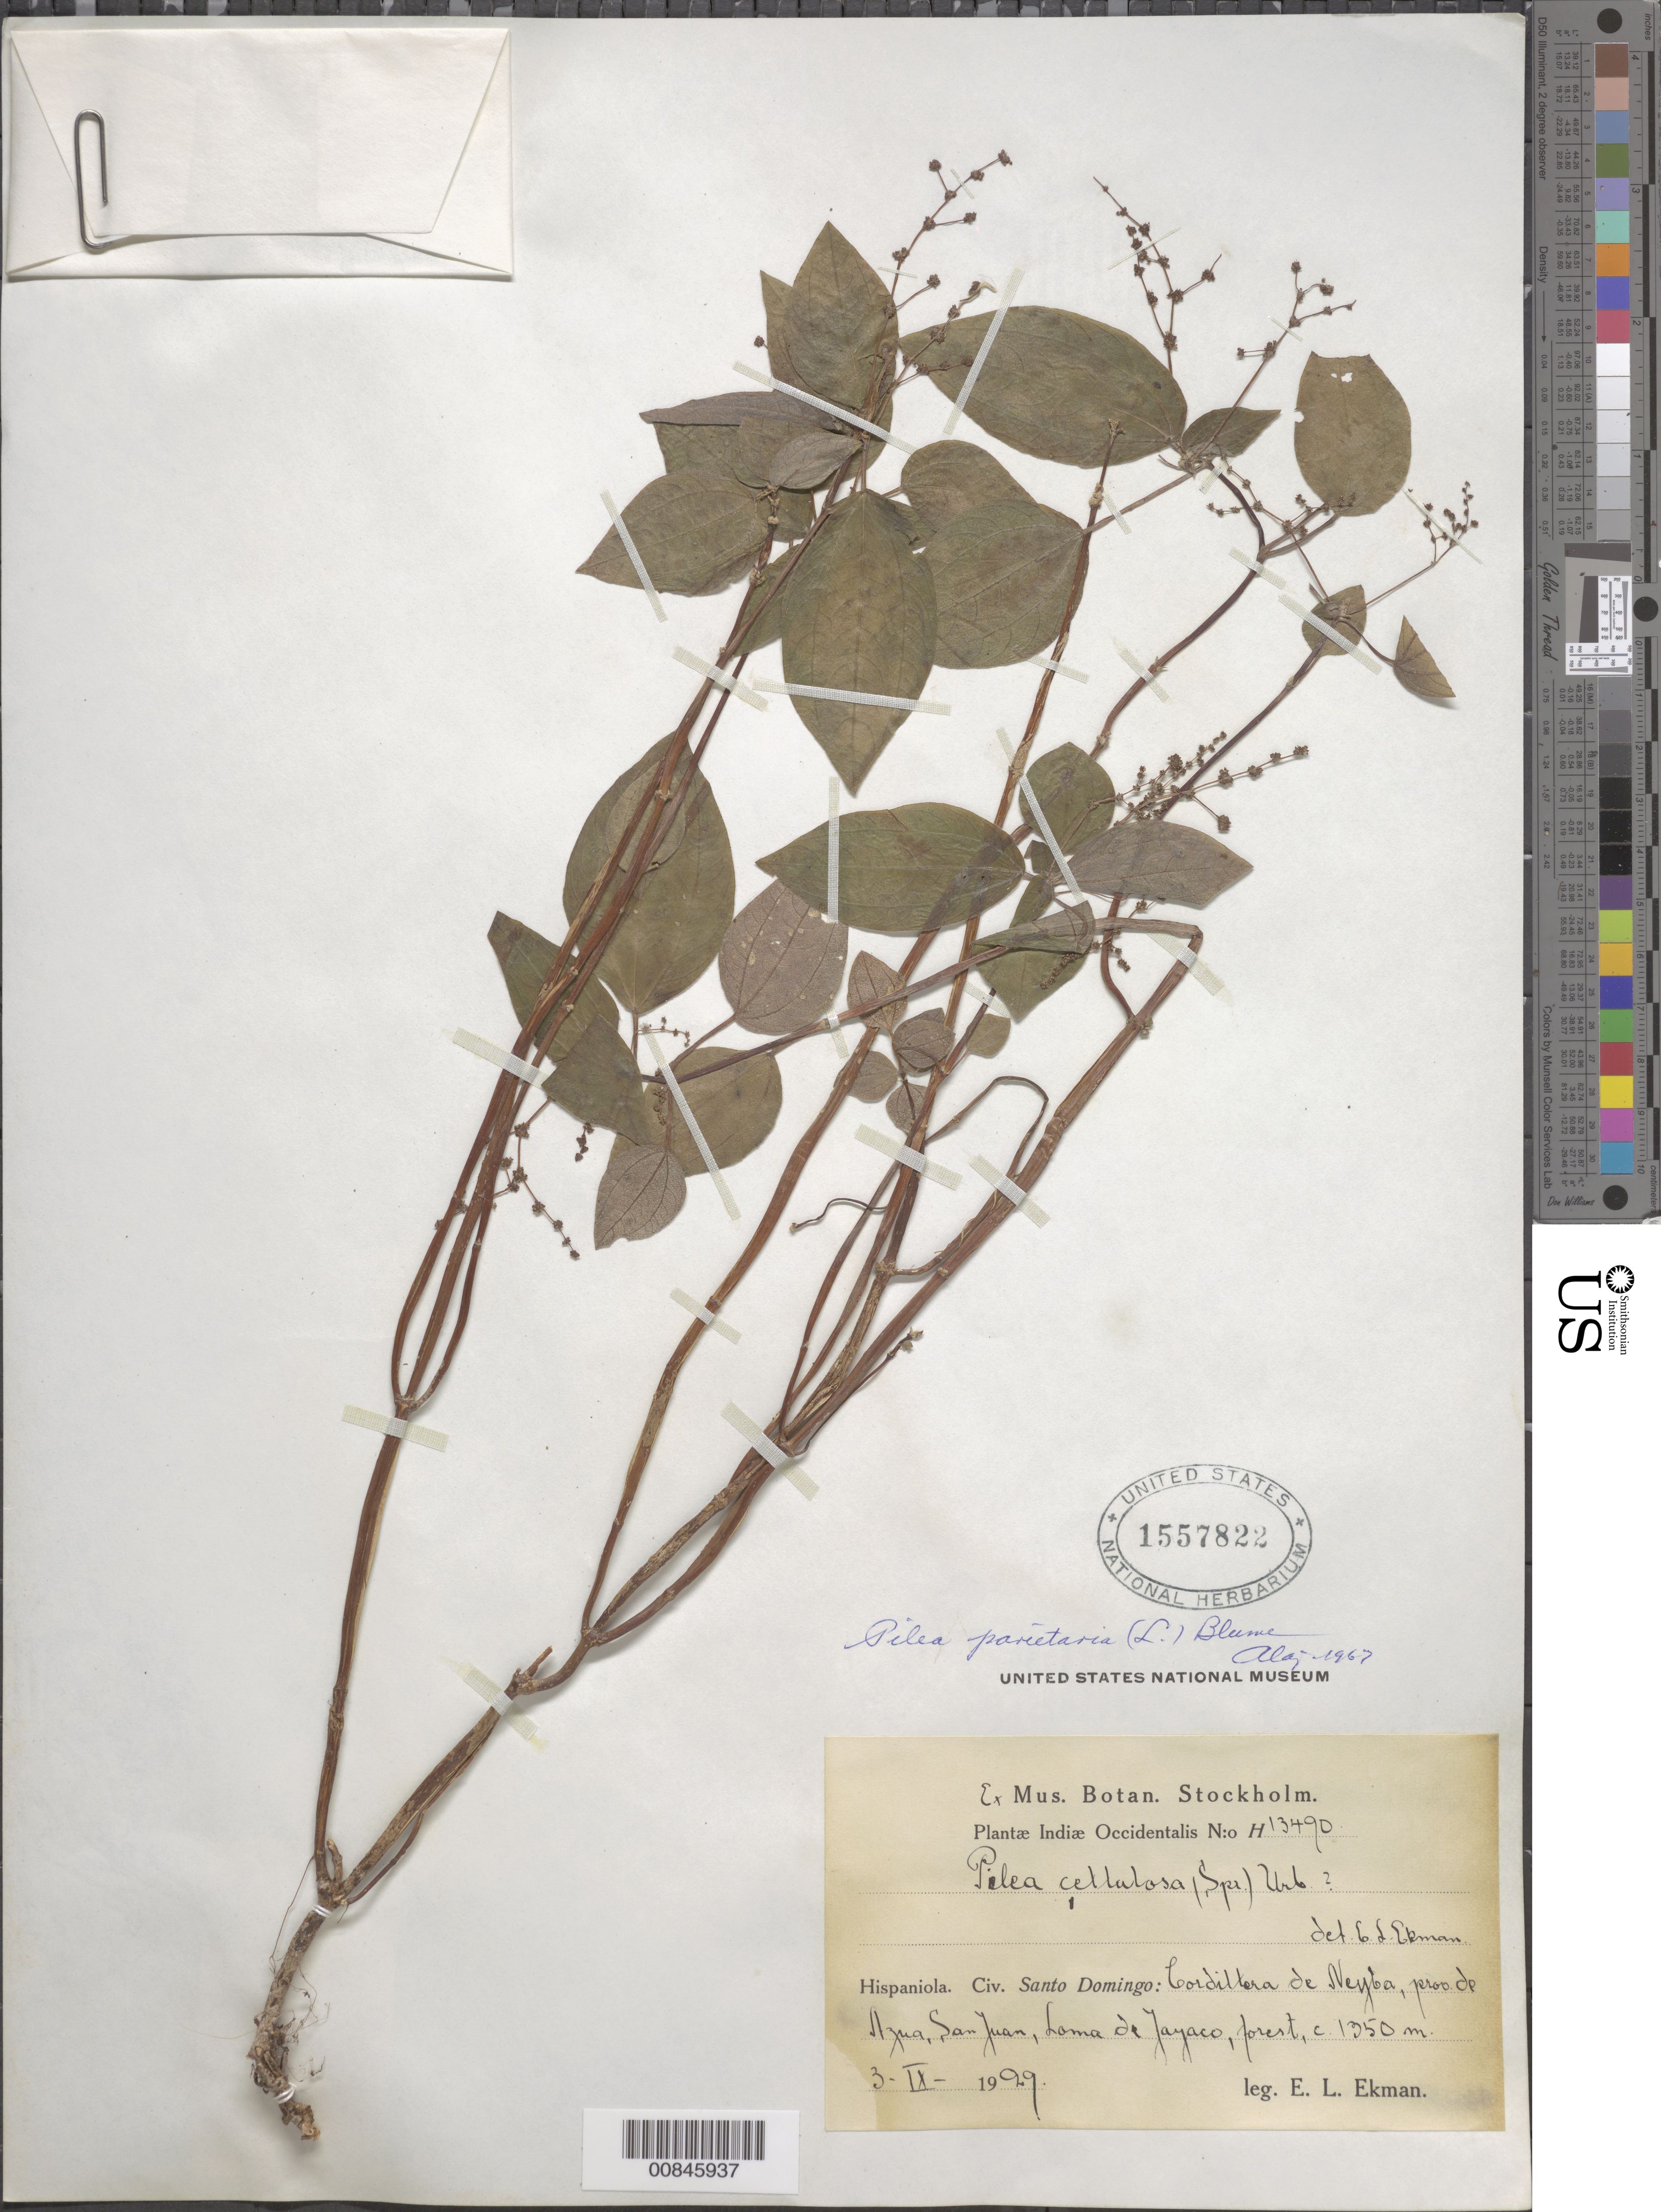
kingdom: Plantae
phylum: Tracheophyta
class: Magnoliopsida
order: Rosales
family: Urticaceae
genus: Pilea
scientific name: Pilea parietaria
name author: (L.) Blume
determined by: Liogier, Alain H.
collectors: E. L. Ekman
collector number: H 13490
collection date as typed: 03 Sep 1929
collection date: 1929-09-03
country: Dominican Republic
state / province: Azua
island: Hispaniola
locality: Cordillera de Neyba, San Juan, Loma de Jayaco.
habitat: Forest.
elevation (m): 1350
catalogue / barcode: US 1557822